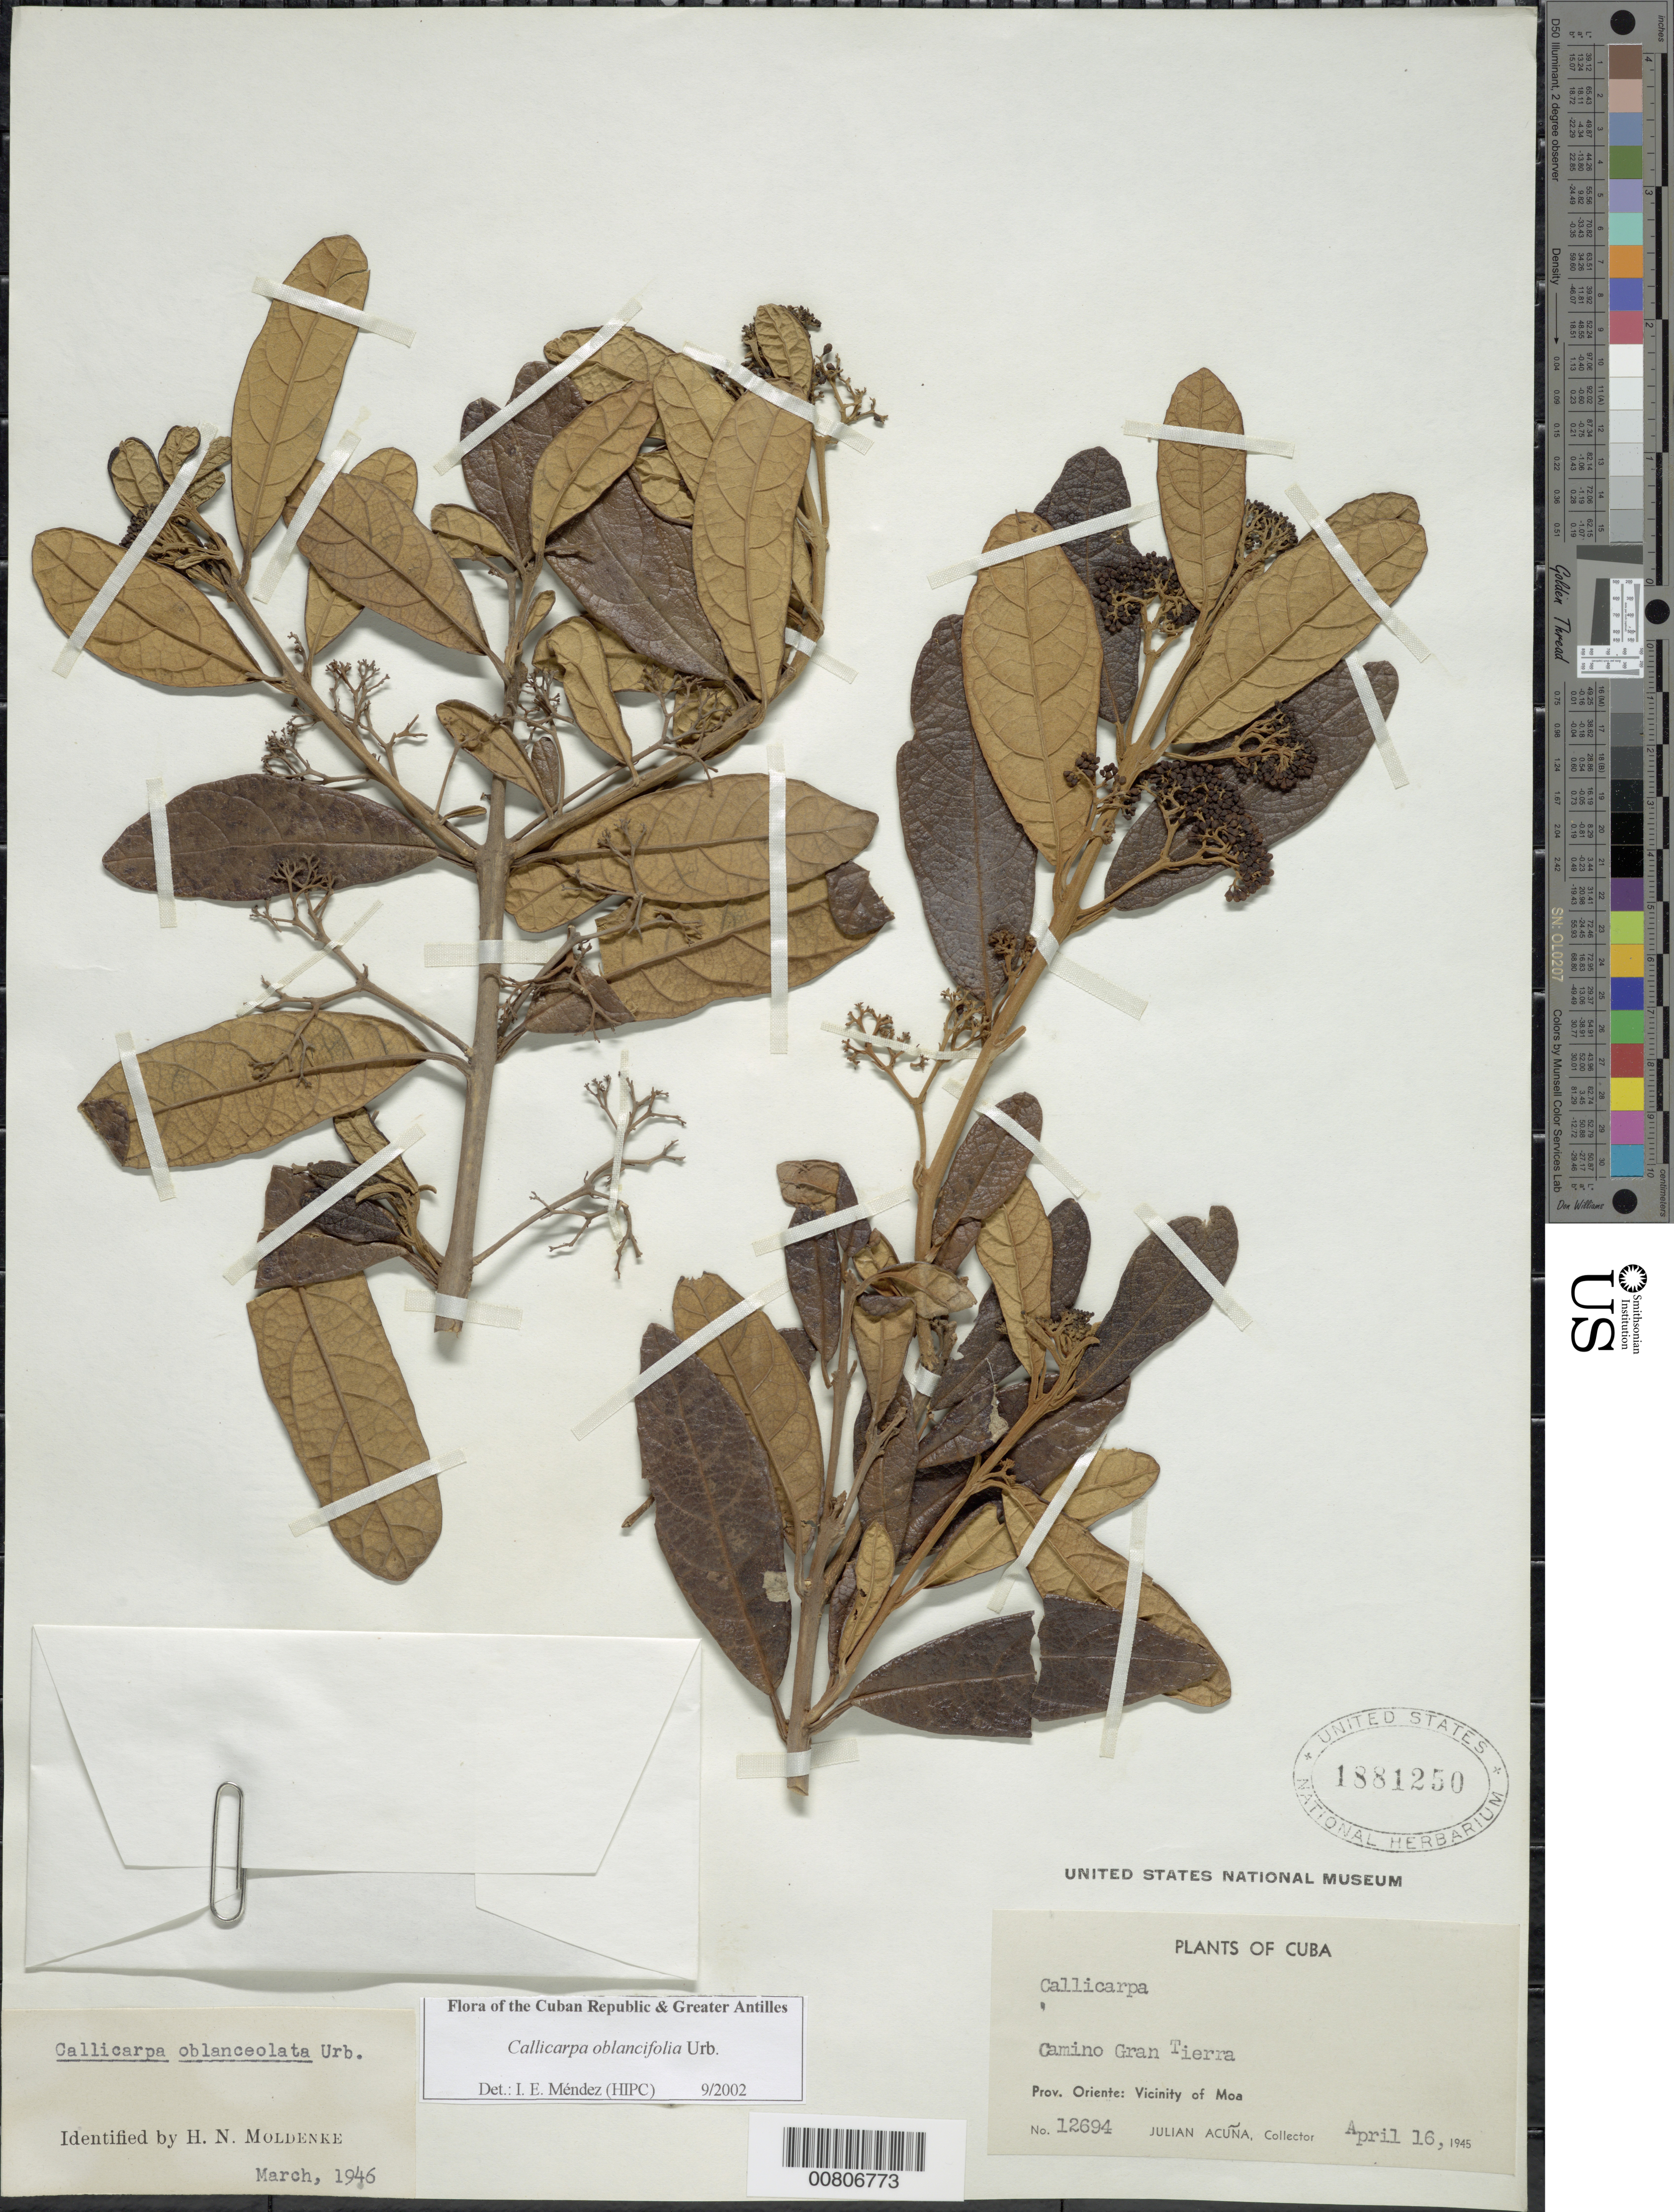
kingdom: Plantae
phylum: Tracheophyta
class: Magnoliopsida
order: Lamiales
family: Lamiaceae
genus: Callicarpa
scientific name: Callicarpa oblanceolata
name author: Urb.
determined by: Méndez, Isidro E., (HIPC)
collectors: J. Acuña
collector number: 12694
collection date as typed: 16 Apr 1945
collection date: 1945-04-16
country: Cuba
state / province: Holguín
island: Cuba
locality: Moa vicinity, Camino Gran Tierra [Oriente]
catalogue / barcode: US 1881250